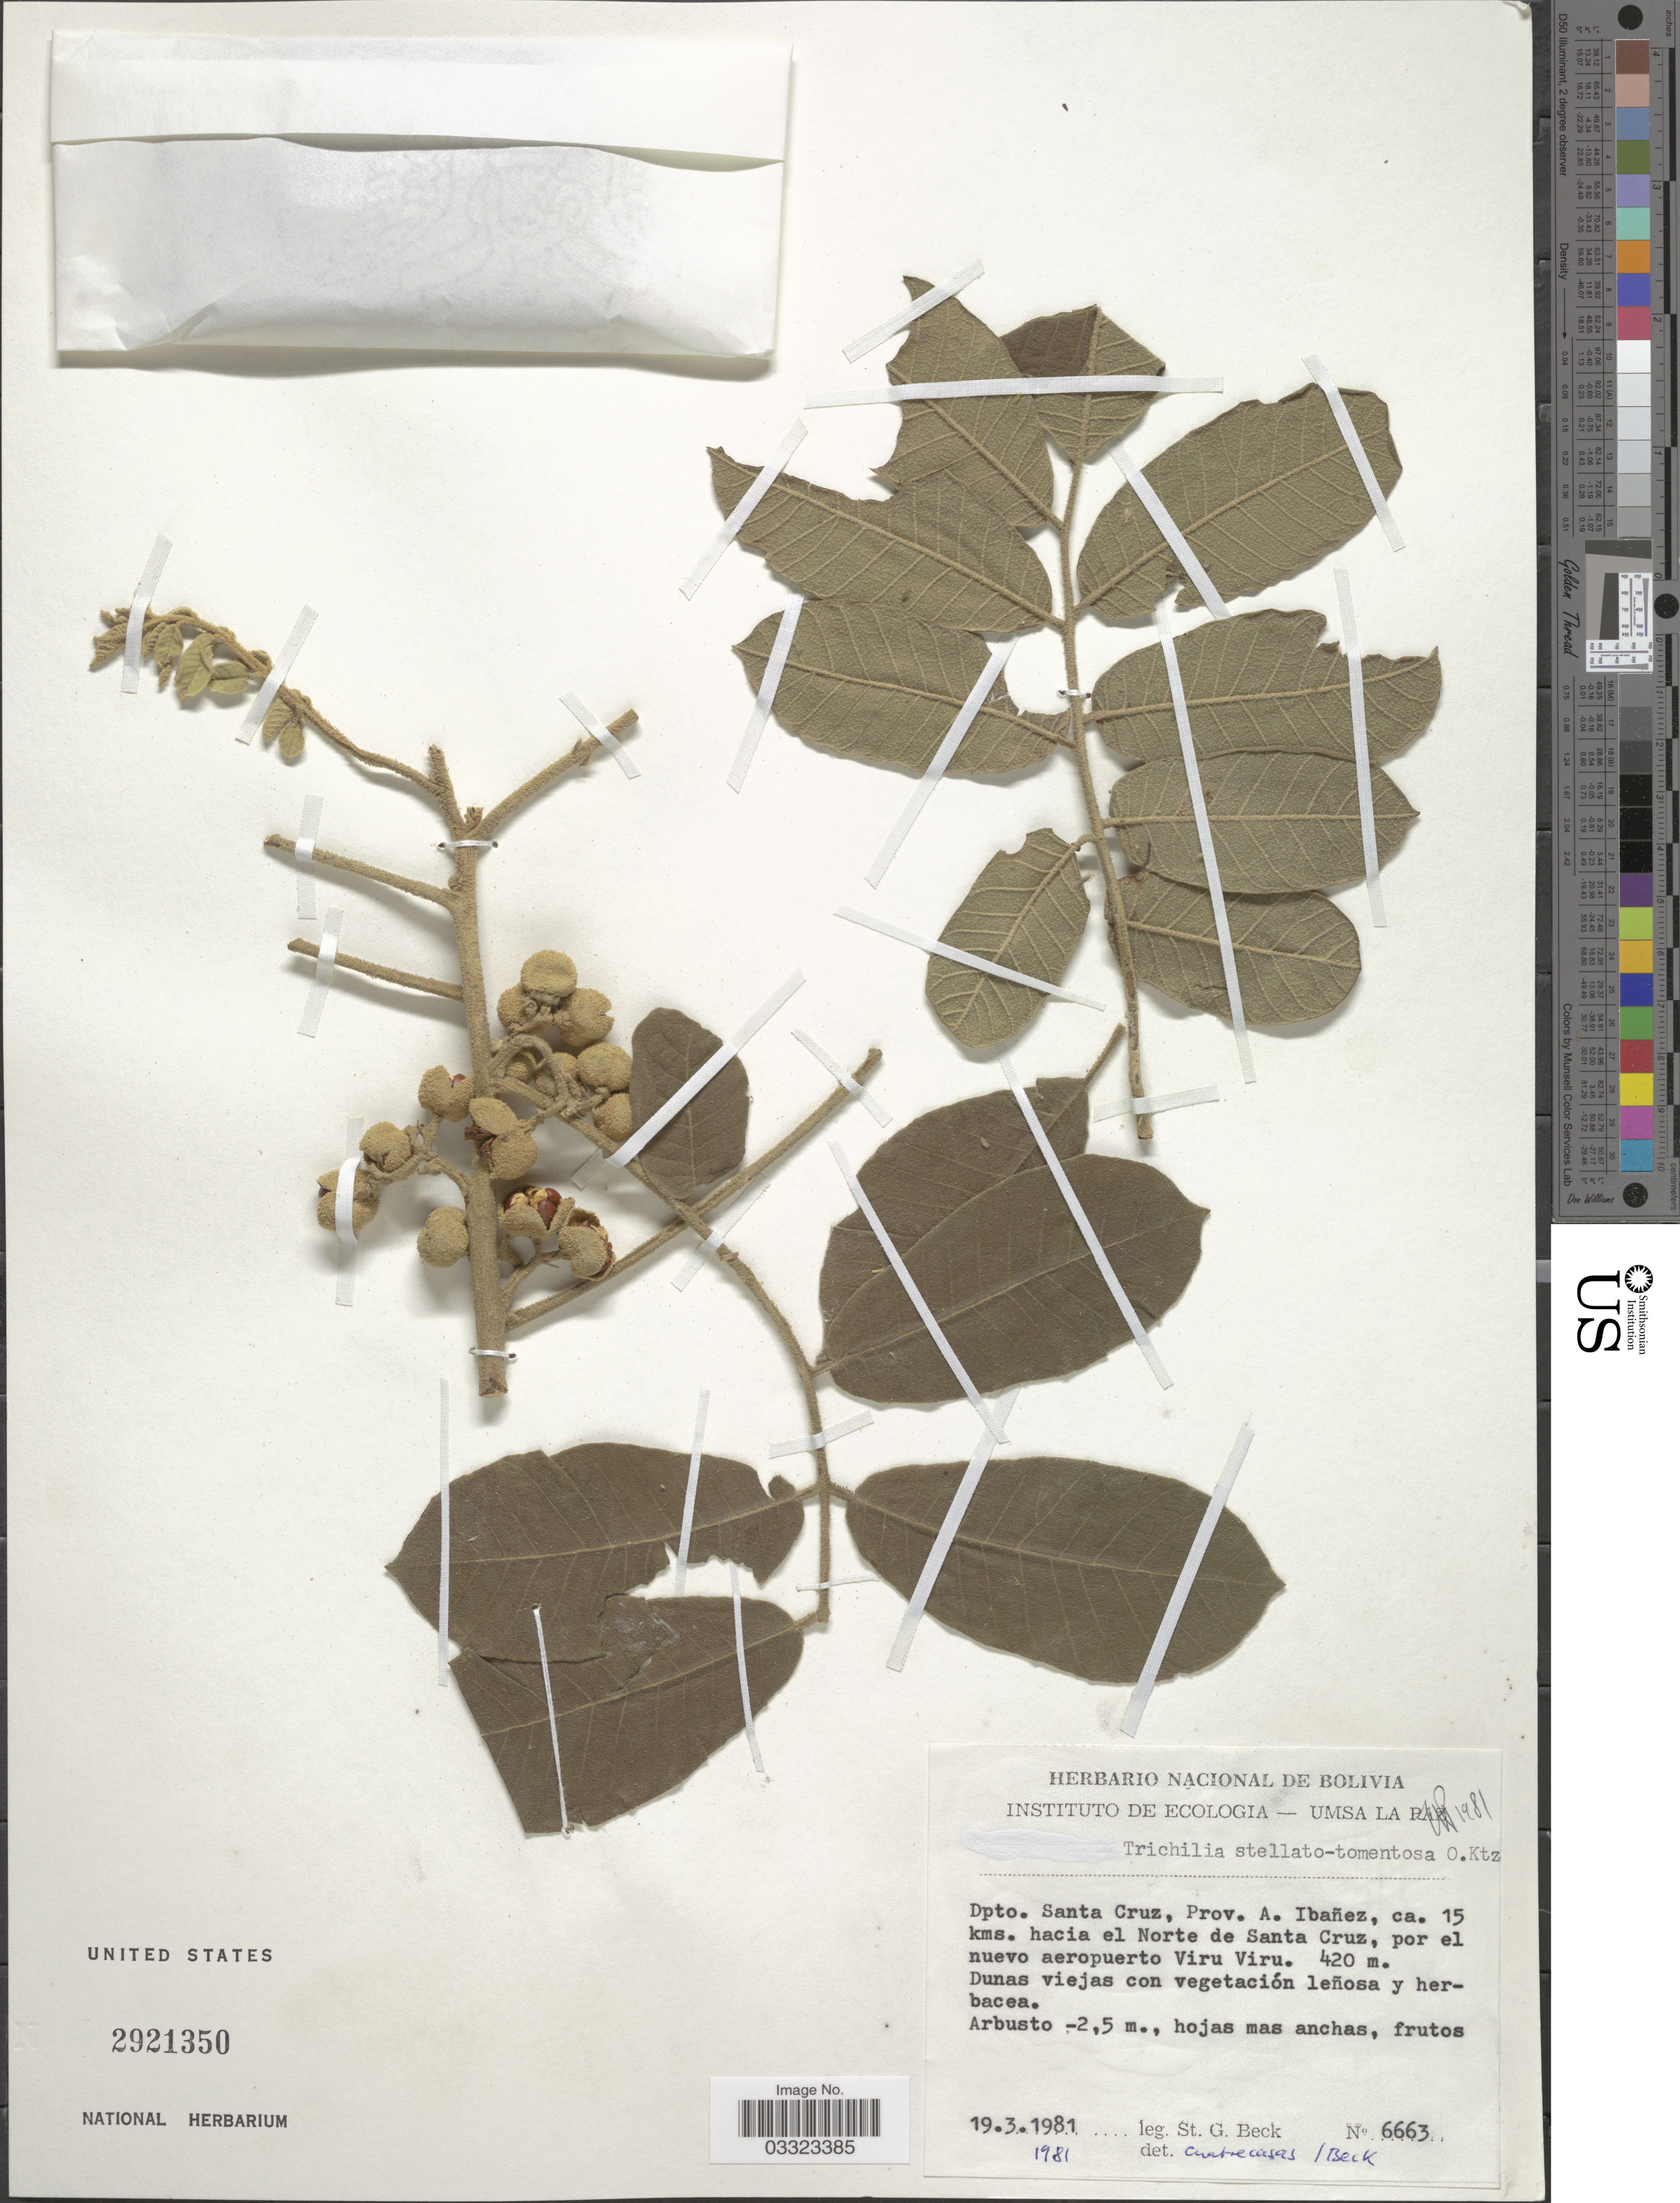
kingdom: Plantae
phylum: Tracheophyta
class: Magnoliopsida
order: Sapindales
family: Meliaceae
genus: Trichilia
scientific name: Trichilia stellatotomentosa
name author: Kuntze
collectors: S. G. Beck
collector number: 6663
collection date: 1981-03-19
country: Bolivia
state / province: Santa Cruz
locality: Dpto. Santa Cruz, Prov. A. Ibañez, ca. 15 kms. hacia el Norte de Santa Cruz, por el nuevo aeropuerto Viru Viru.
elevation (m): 420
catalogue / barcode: US 2921350